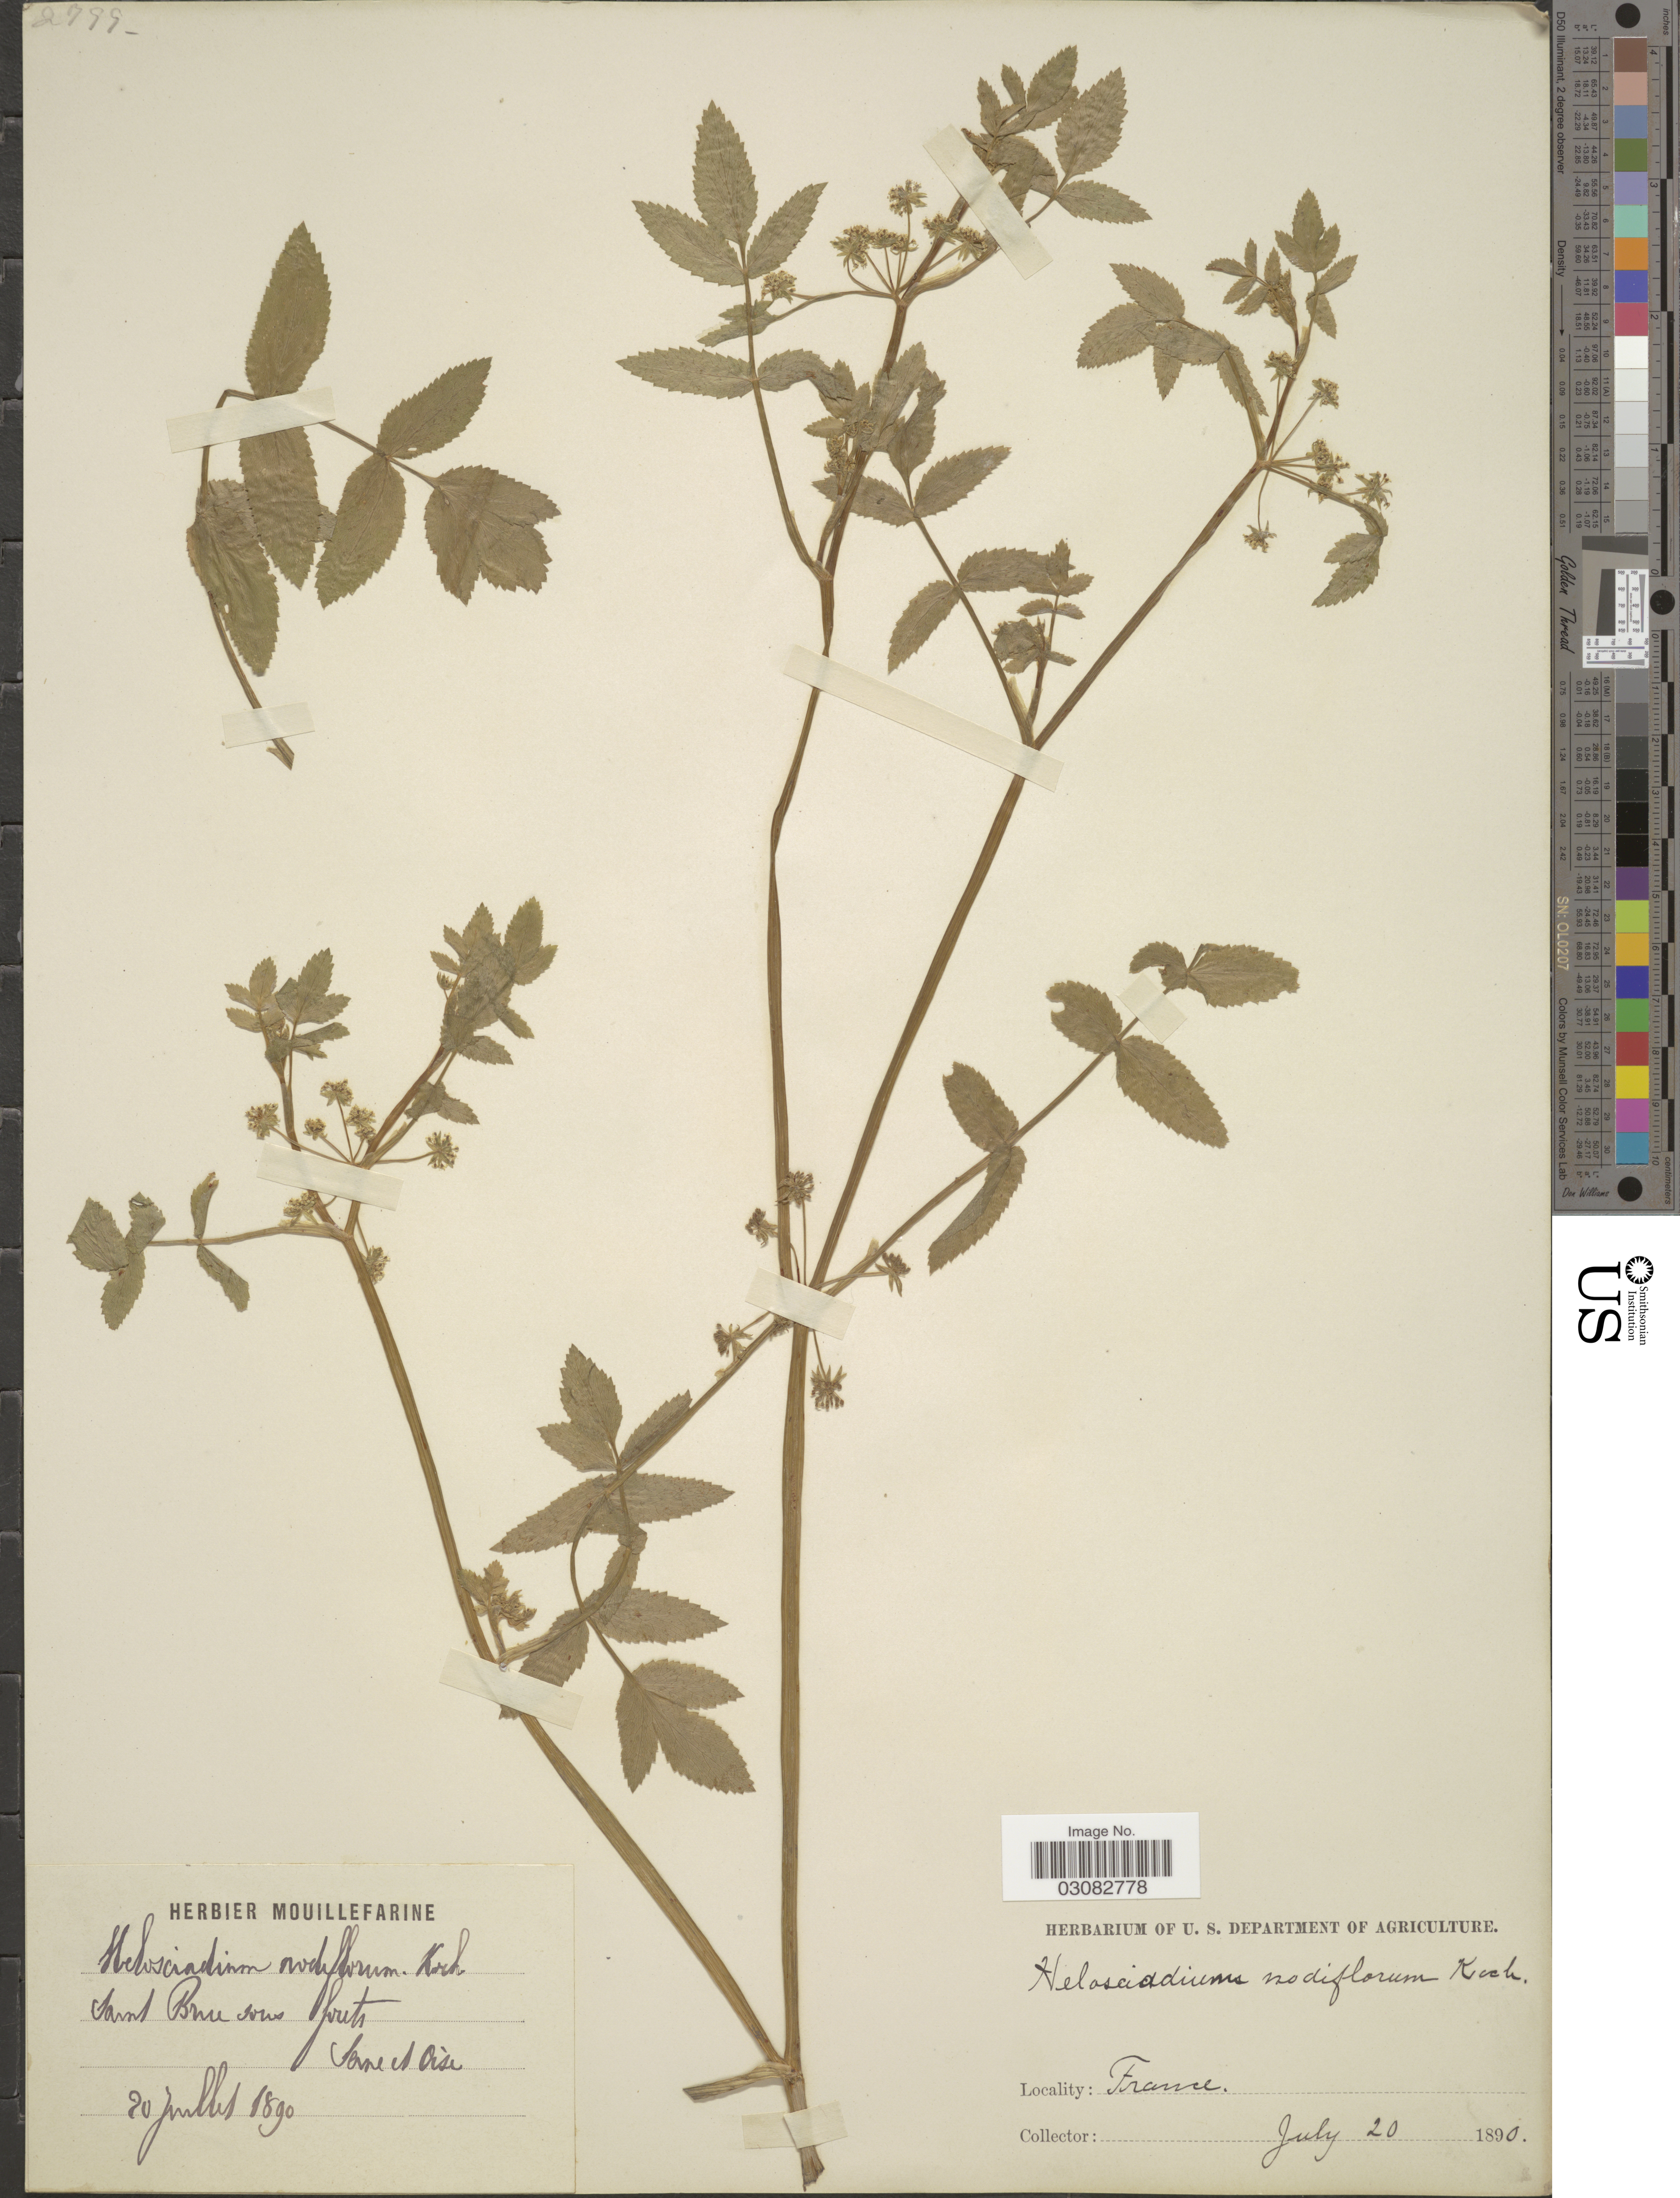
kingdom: Plantae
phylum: Tracheophyta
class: Magnoliopsida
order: Apiales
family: Apiaceae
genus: Apium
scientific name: Apium nodiflorum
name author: (L.) Lag.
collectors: ex herb. Mouillefarine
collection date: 1890-07-20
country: France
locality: Saint Brice sous forets Seine et Oise.